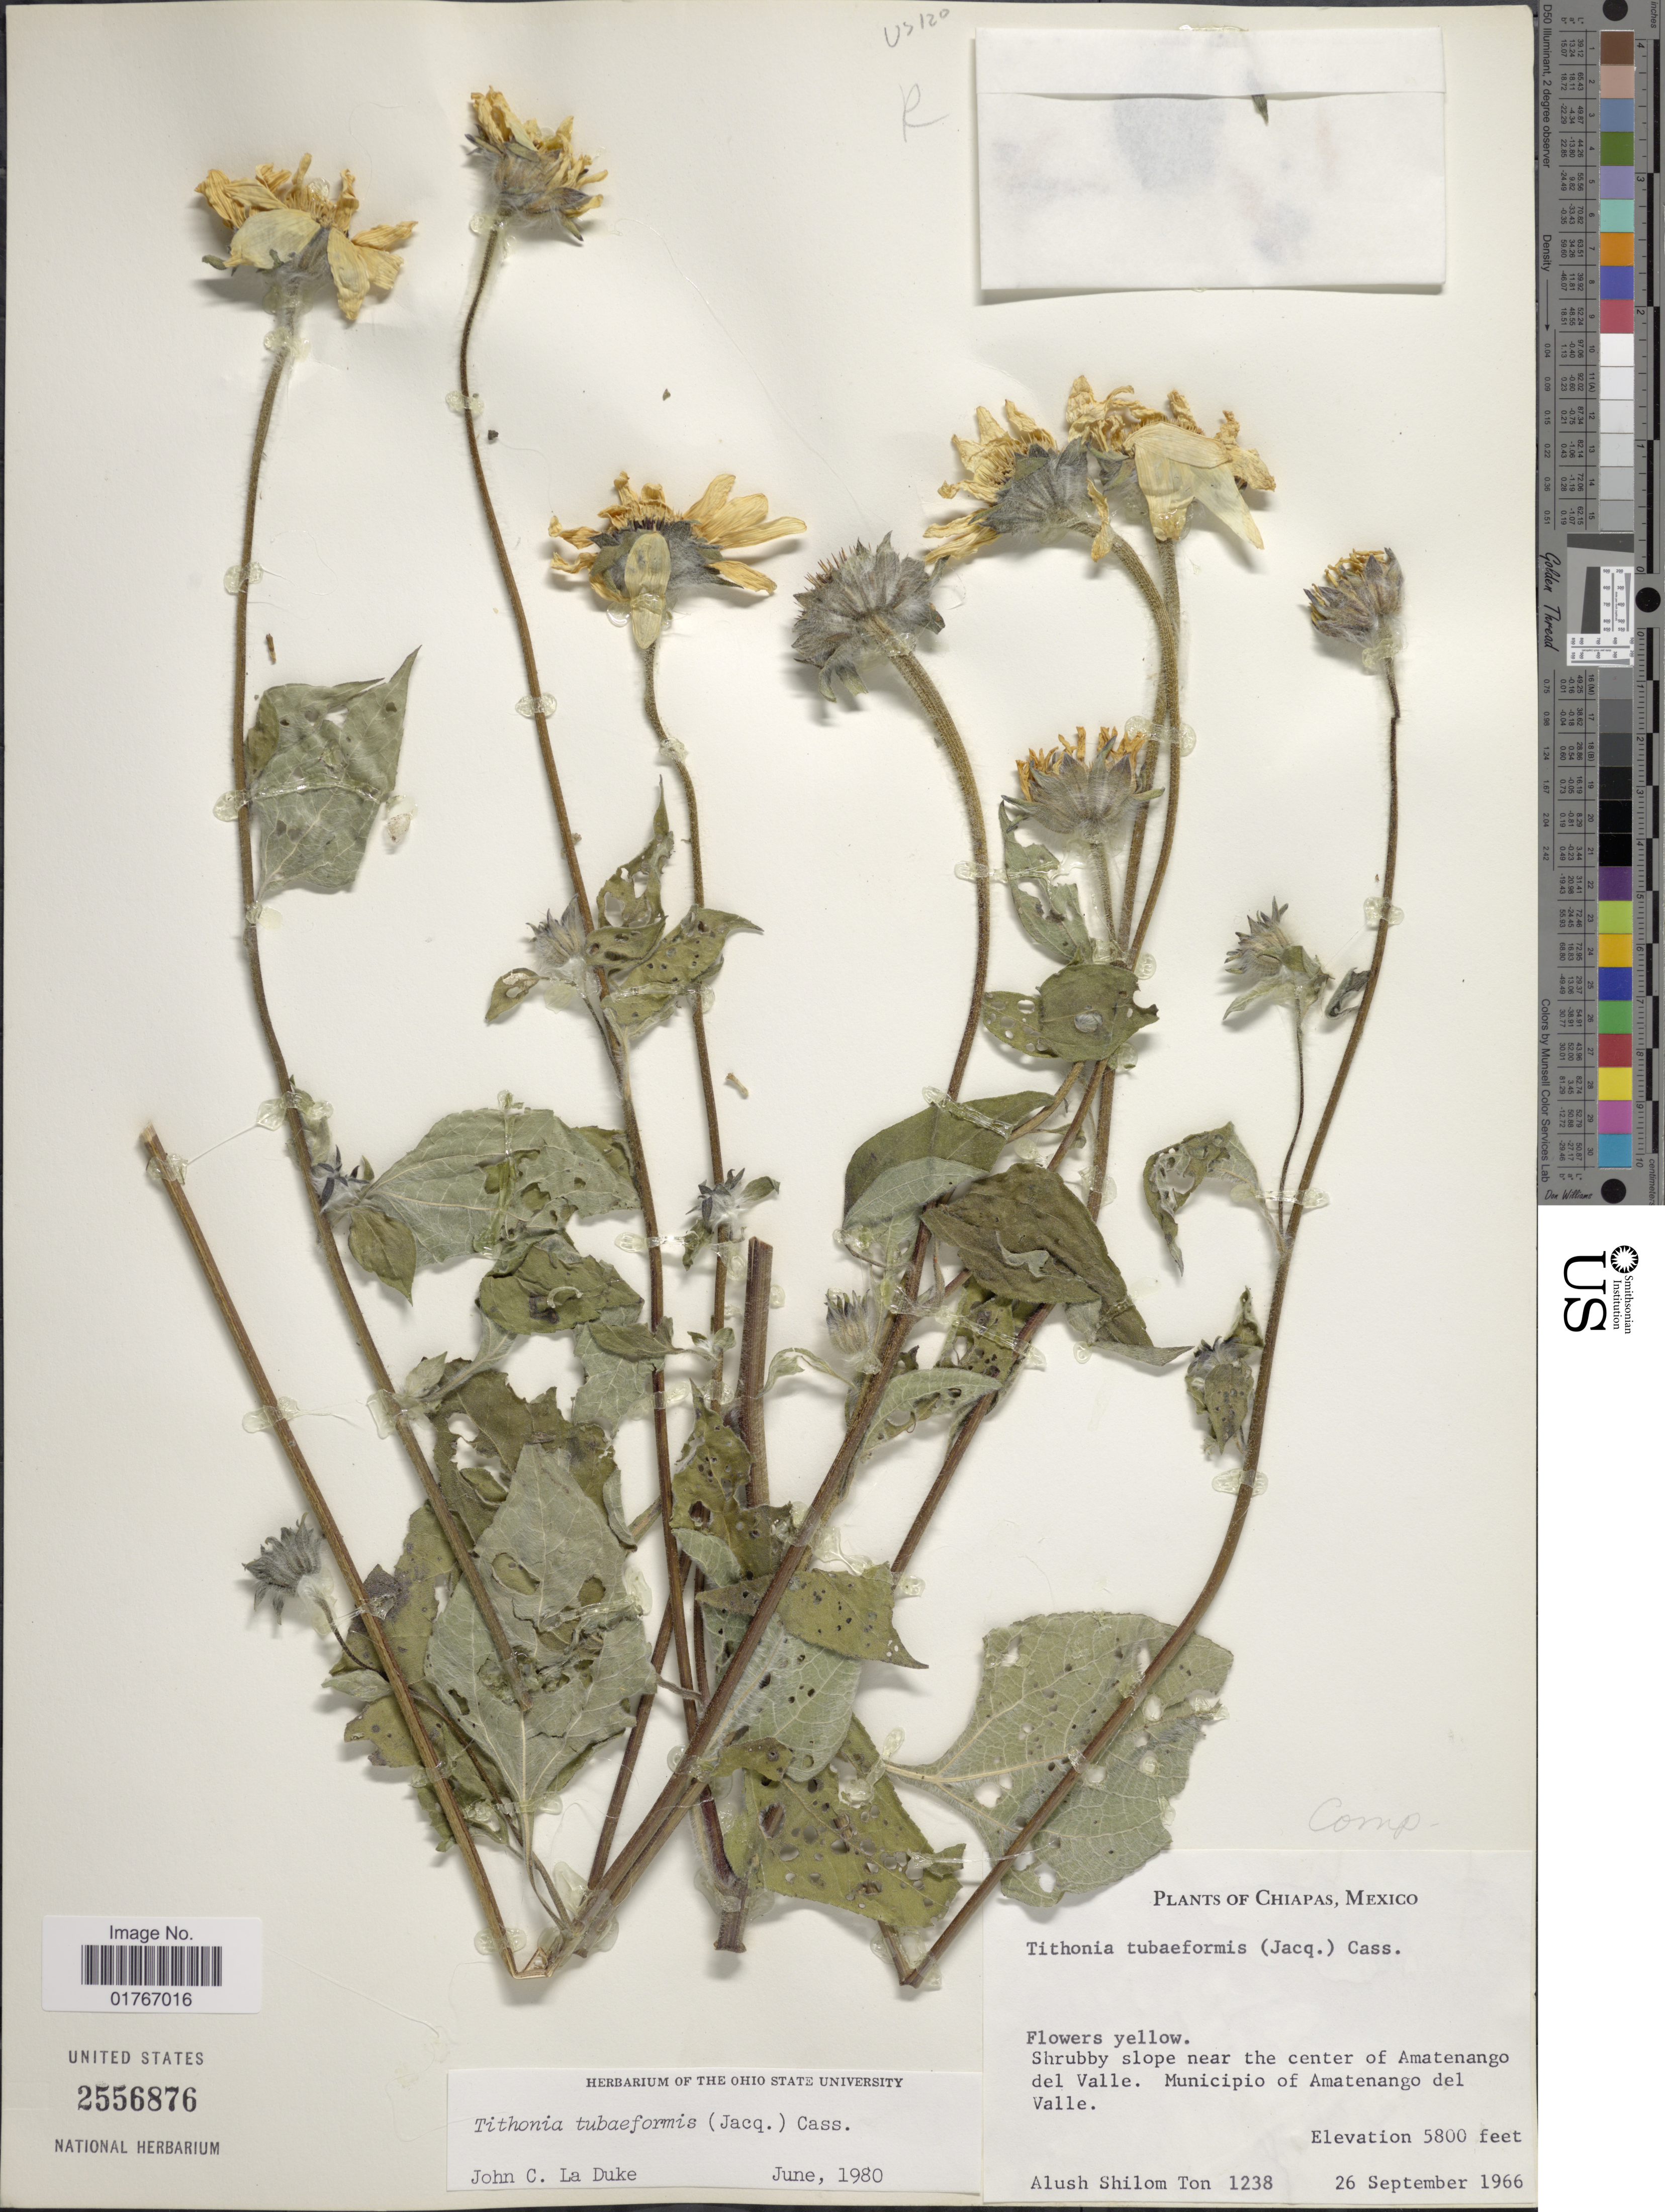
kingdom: Plantae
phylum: Tracheophyta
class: Magnoliopsida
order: Asterales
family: Asteraceae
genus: Tithonia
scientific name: Tithonia tubaeformis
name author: (Jacq.) Cass.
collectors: A. M. Ton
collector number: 1238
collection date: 1966-09-26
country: Mexico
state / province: Chiapas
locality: Shrubby slope near the center of Amatenango del Valle. Municipio of Amatenango del Valle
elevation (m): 1768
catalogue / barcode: US 2556876